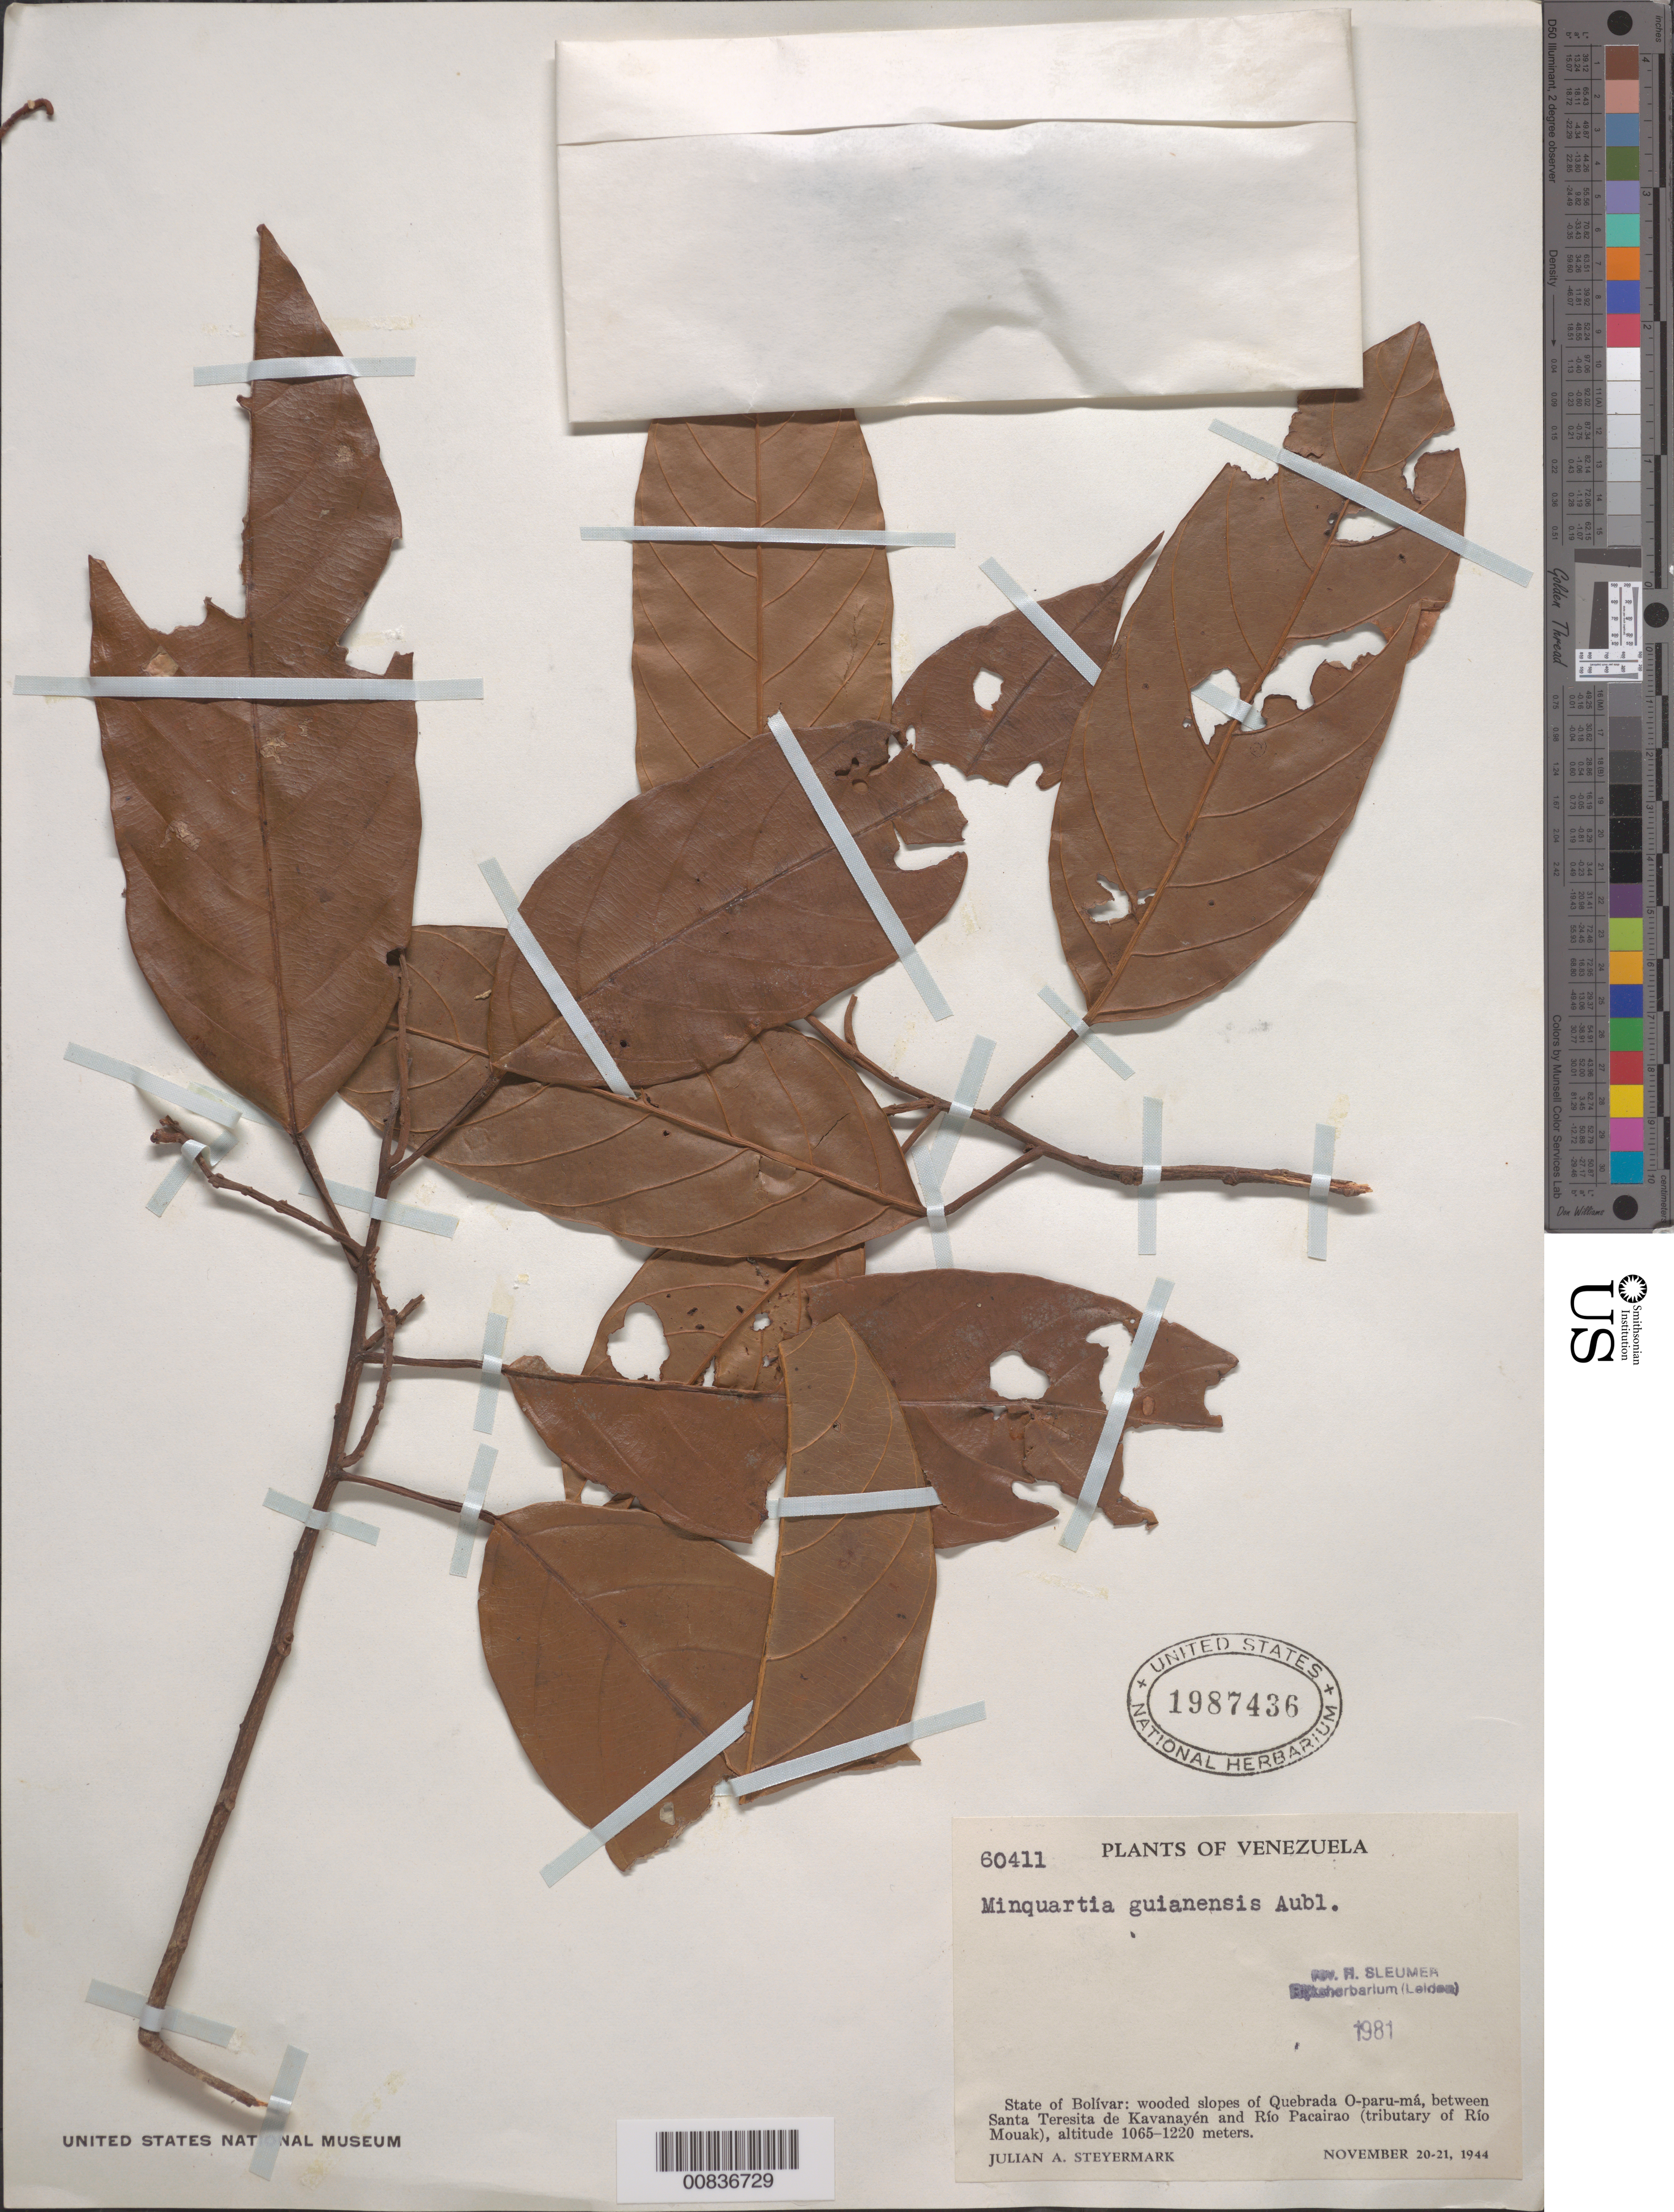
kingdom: Plantae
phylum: Tracheophyta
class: Magnoliopsida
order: Santalales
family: Coulaceae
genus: Minquartia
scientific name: Minquartia guianensis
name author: Aubl.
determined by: Sleumer, H. O.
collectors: J. Steyermark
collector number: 60411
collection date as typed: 20-Nov-44 to 21-Nov-44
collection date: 1944-11-20/1944-11-21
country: Venezuela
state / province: Bolívar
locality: Quebrada O-paru-má, between Santa Teresita de Kavanayén and Río Pacairao (trib. of Río Mouak)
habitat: Wooded slopes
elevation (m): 1065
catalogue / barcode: US 1987436